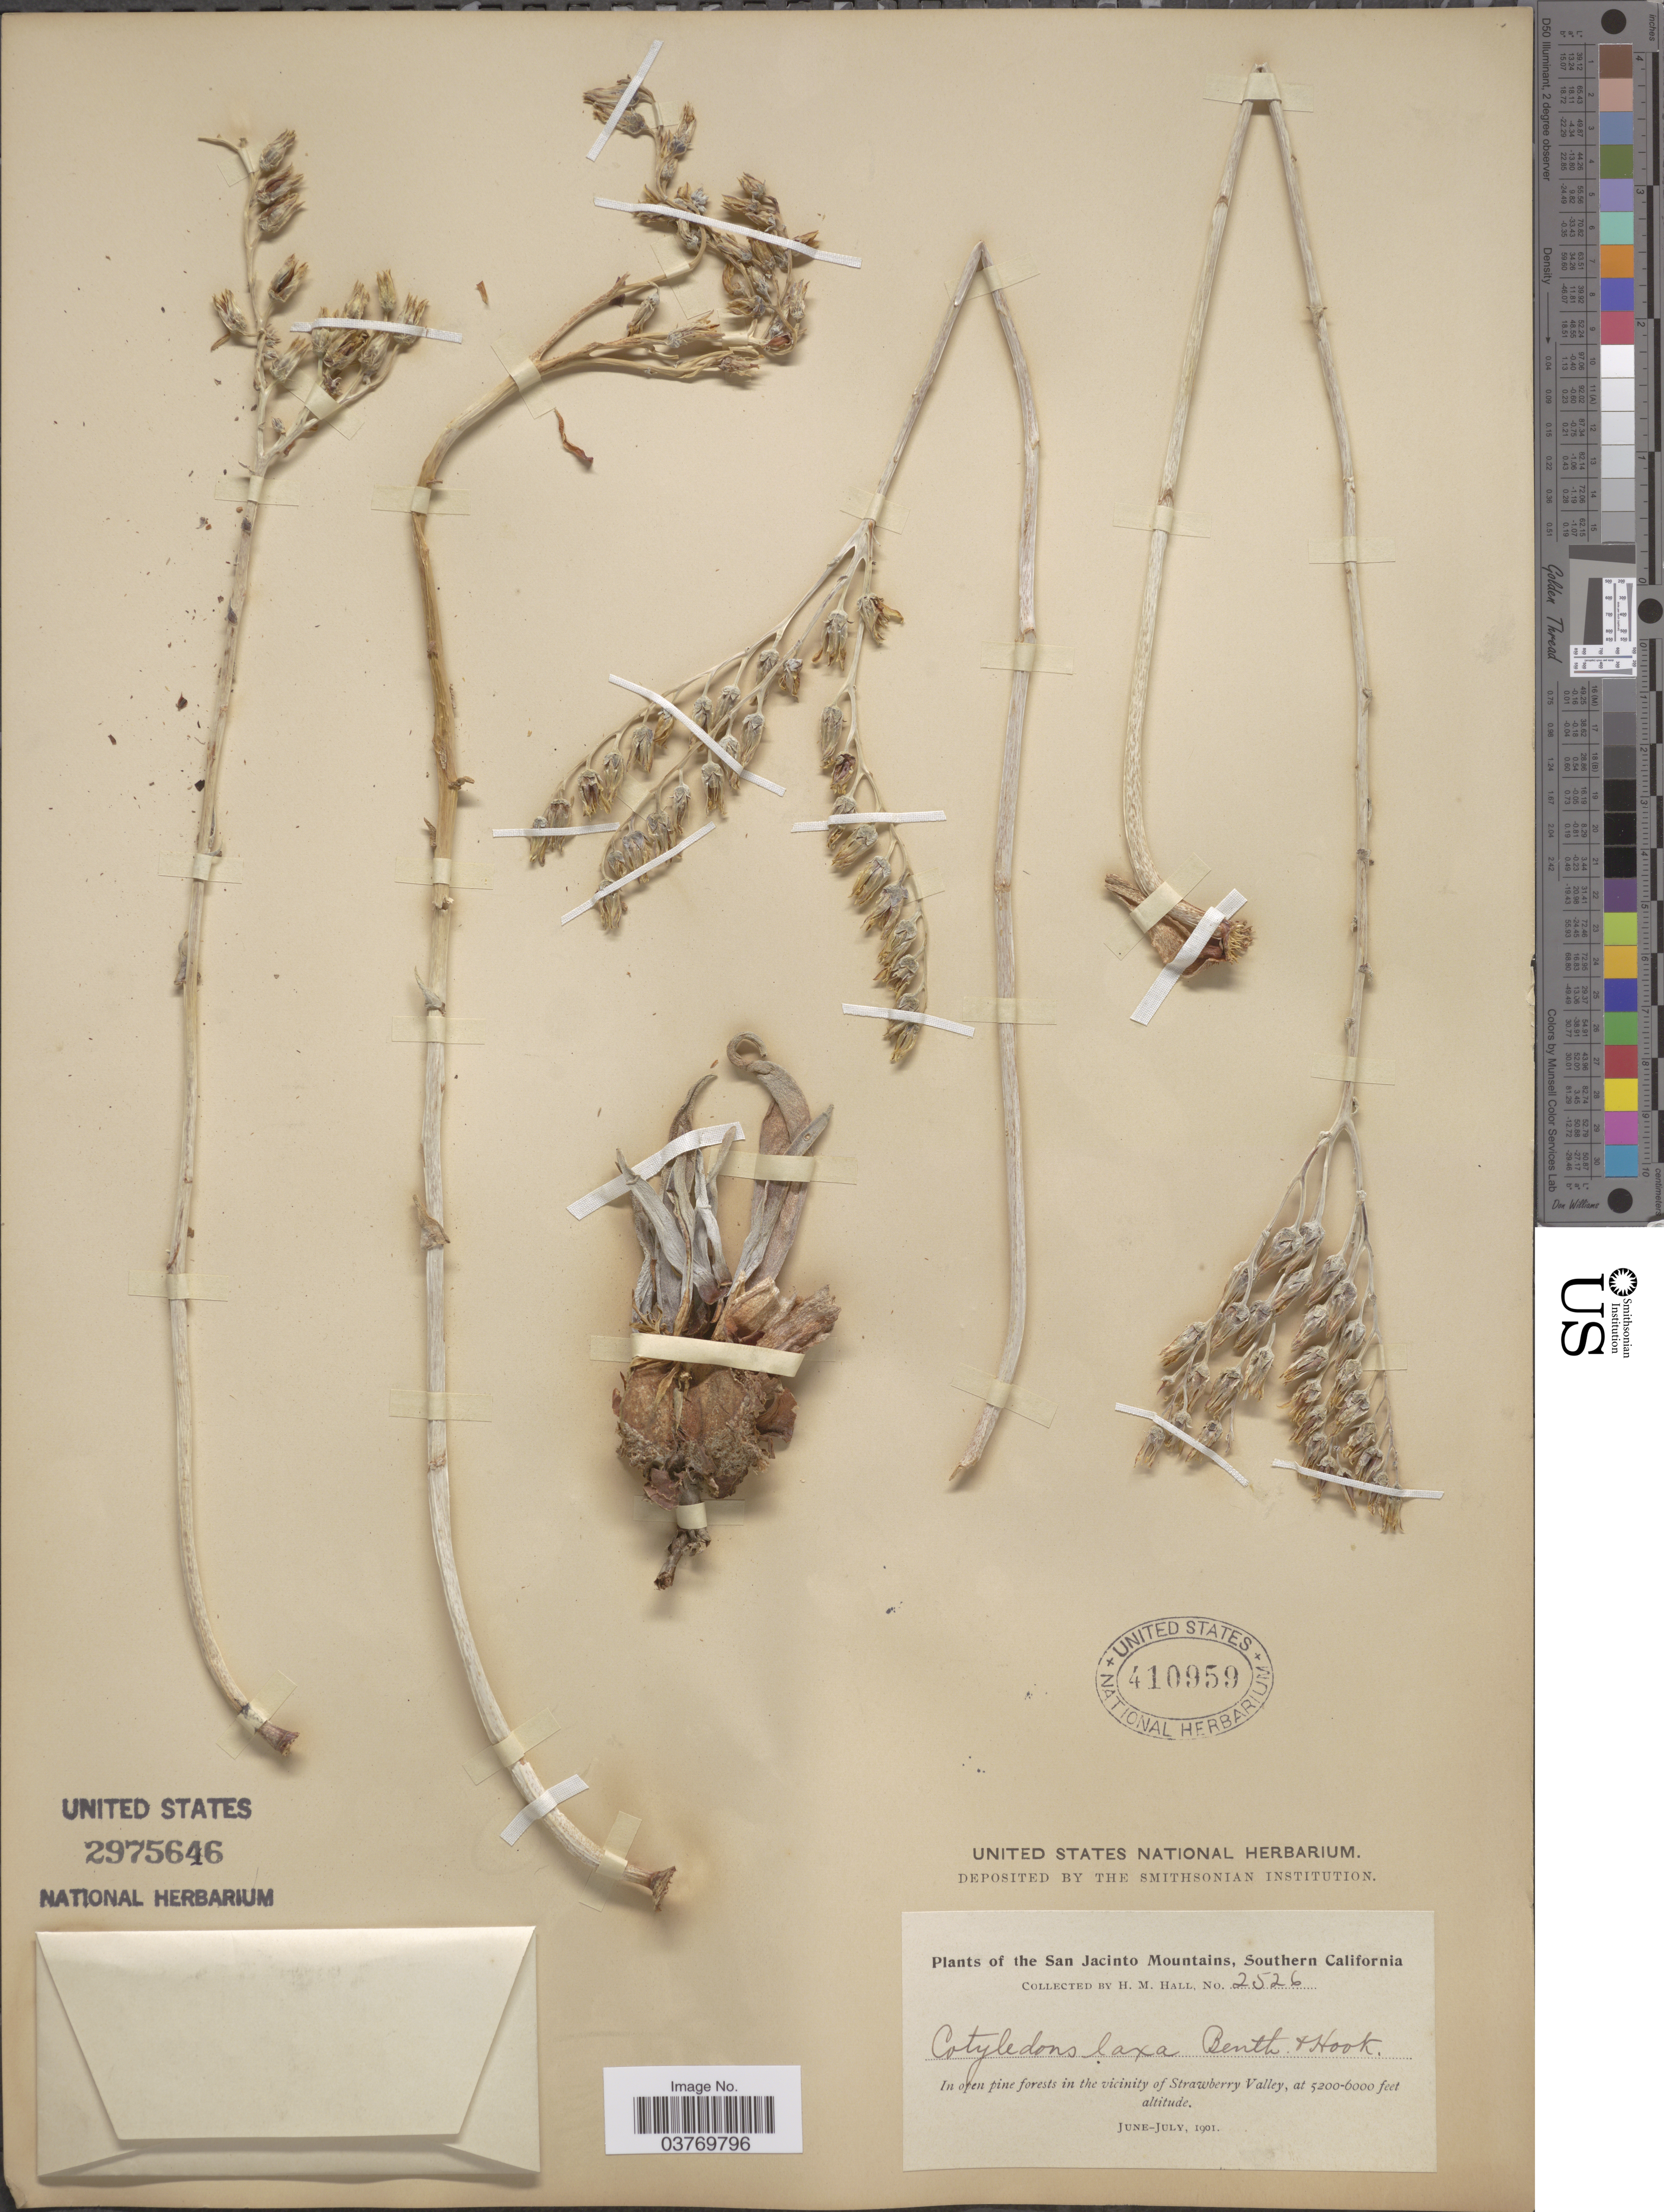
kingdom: Plantae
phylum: Tracheophyta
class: Magnoliopsida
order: Saxifragales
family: Crassulaceae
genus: Dudleya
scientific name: Dudleya laxa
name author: (Lindl.) Britton & Rose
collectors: H. M. Hall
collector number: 2526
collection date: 1901-06/1901-07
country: United States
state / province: California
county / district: Riverside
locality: San Jacinto Mountains, Southern California. In the vicinity of Strawberry Valley.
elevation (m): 1585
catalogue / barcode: US 410959